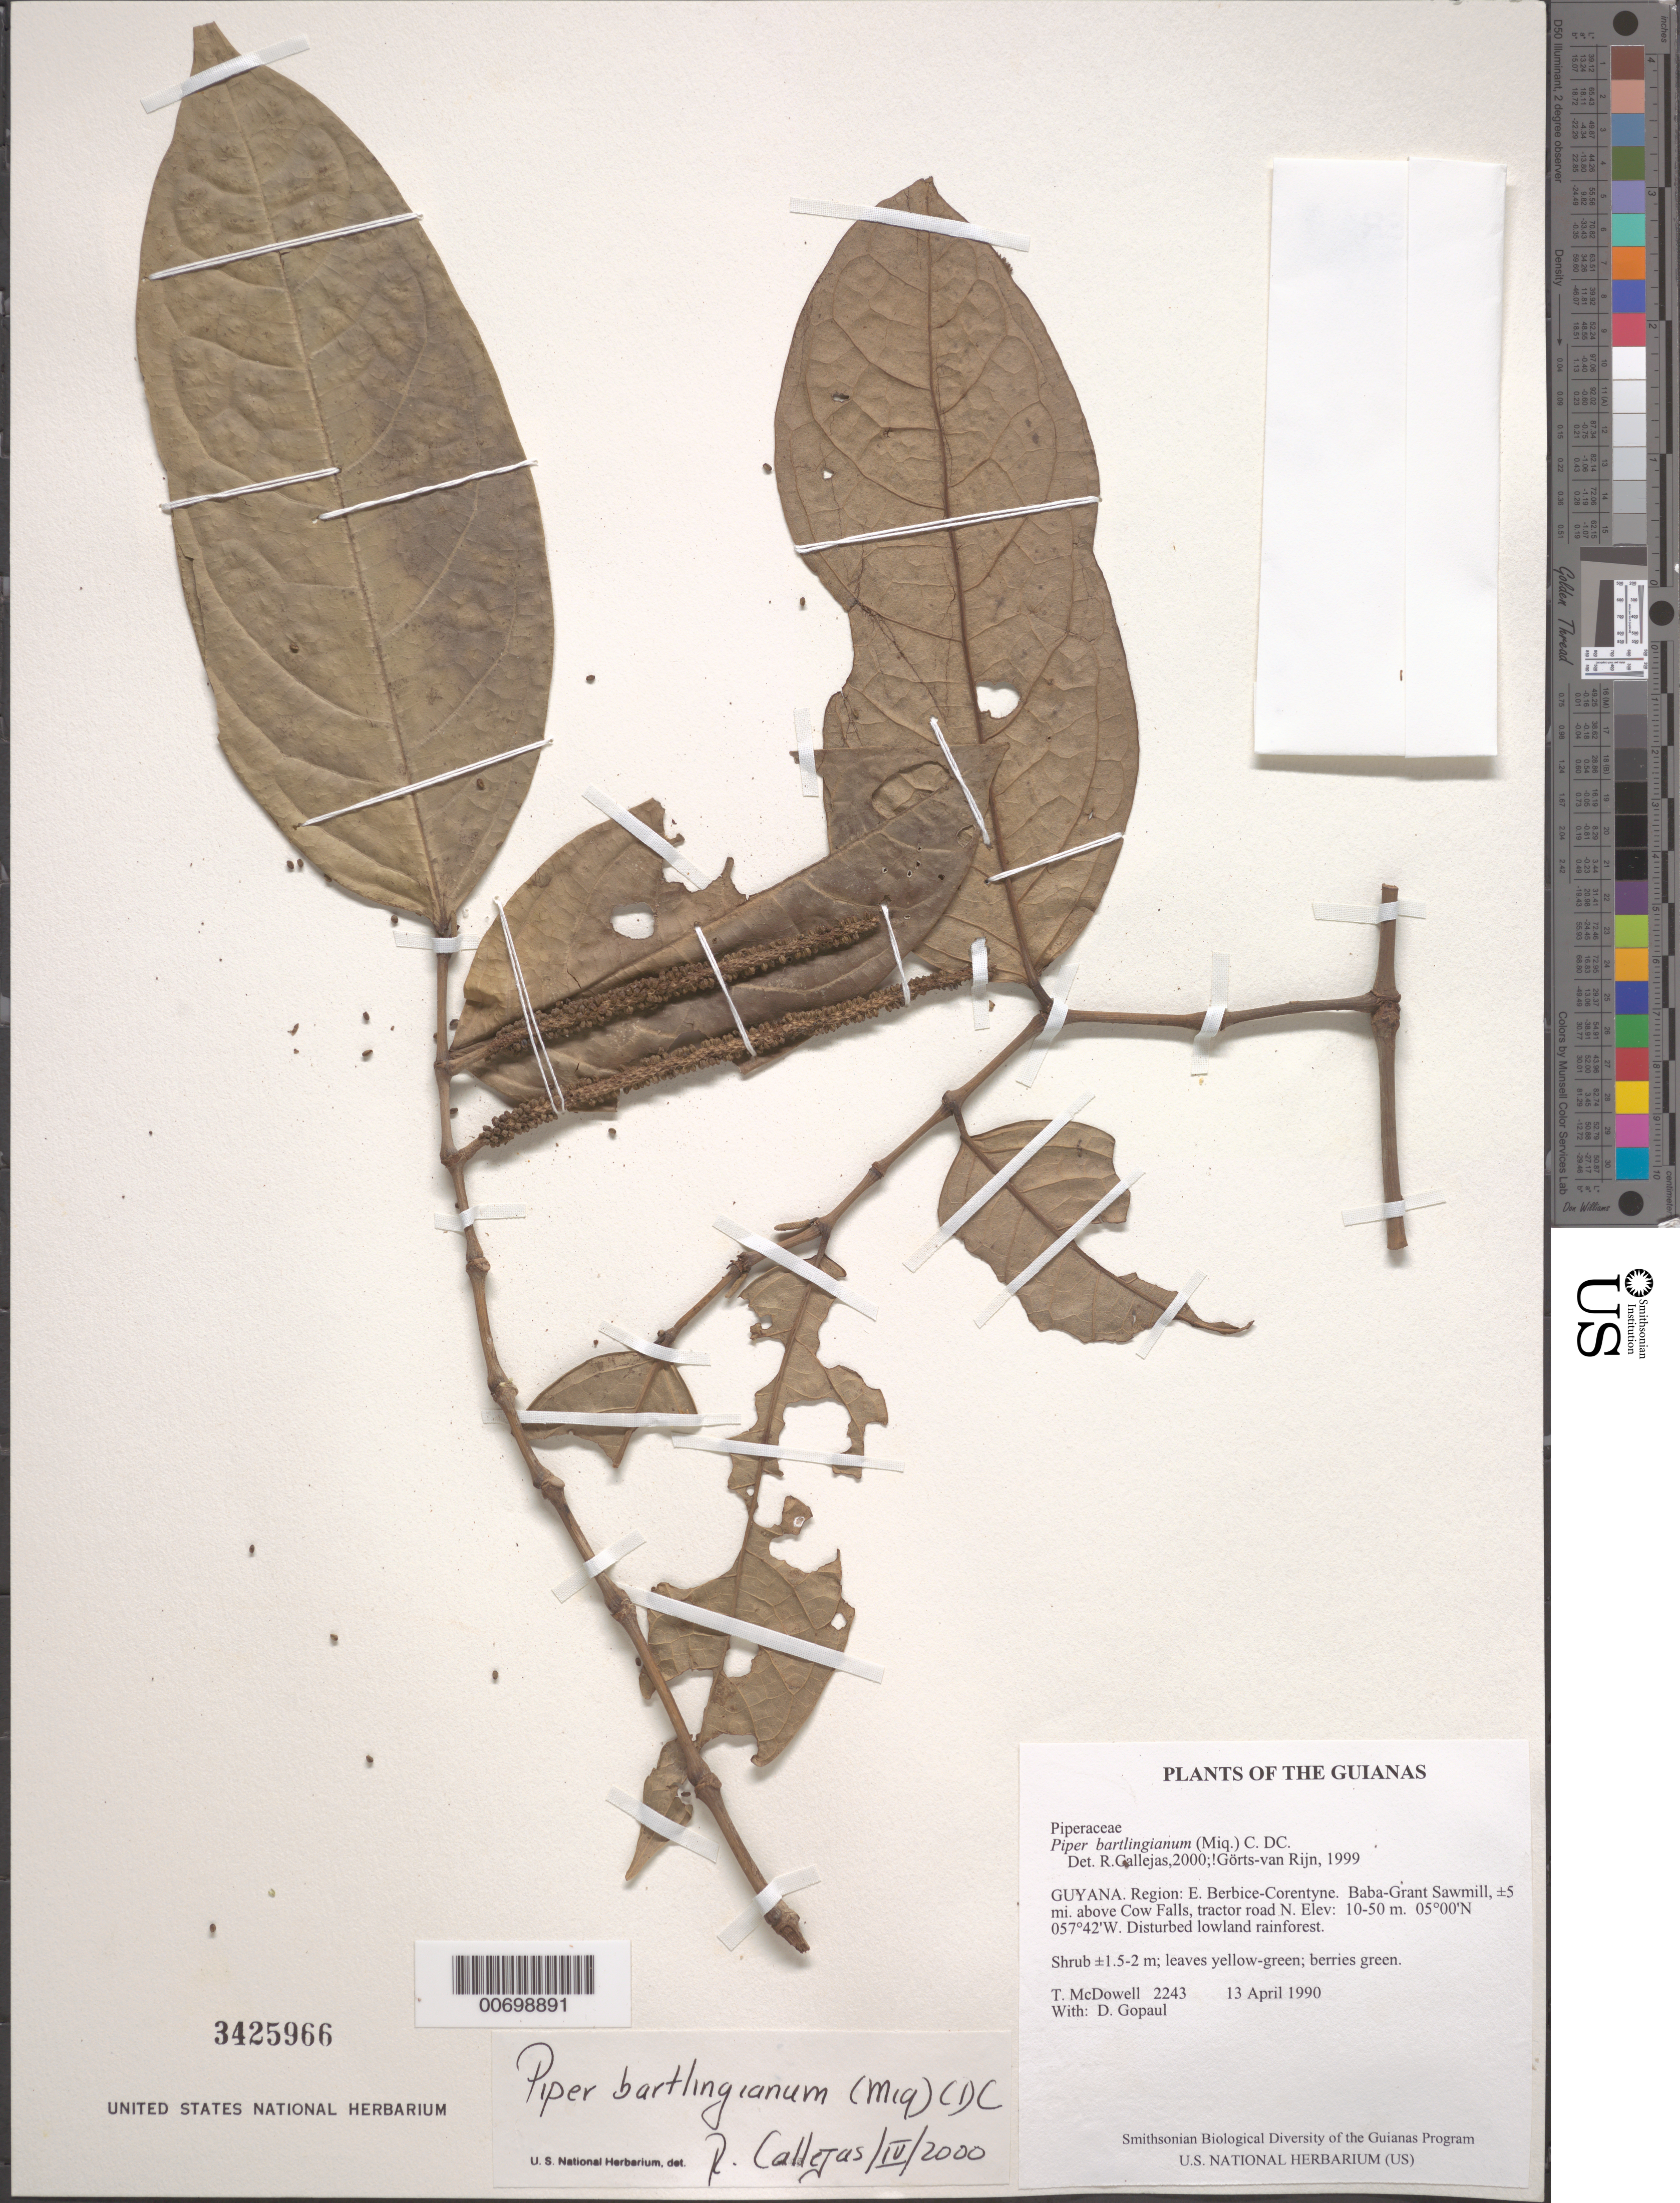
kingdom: Plantae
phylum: Tracheophyta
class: Magnoliopsida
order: Piperales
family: Piperaceae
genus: Piper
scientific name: Piper bartlingianum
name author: (Miq.) C. DC.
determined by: Görts-van Rijn, A. R. A.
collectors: T. McDowell & D. Gopaul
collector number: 2243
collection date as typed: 13 April 1990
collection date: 1990-04-13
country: Guyana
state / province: E. Berbice-Corentyne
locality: Baba-Grant Sawmill, ±5 mi. above Cow Falls, Corentyne River. Tractor road N from landing and camp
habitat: Disturbed lowland rainforest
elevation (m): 10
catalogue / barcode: US 3425966